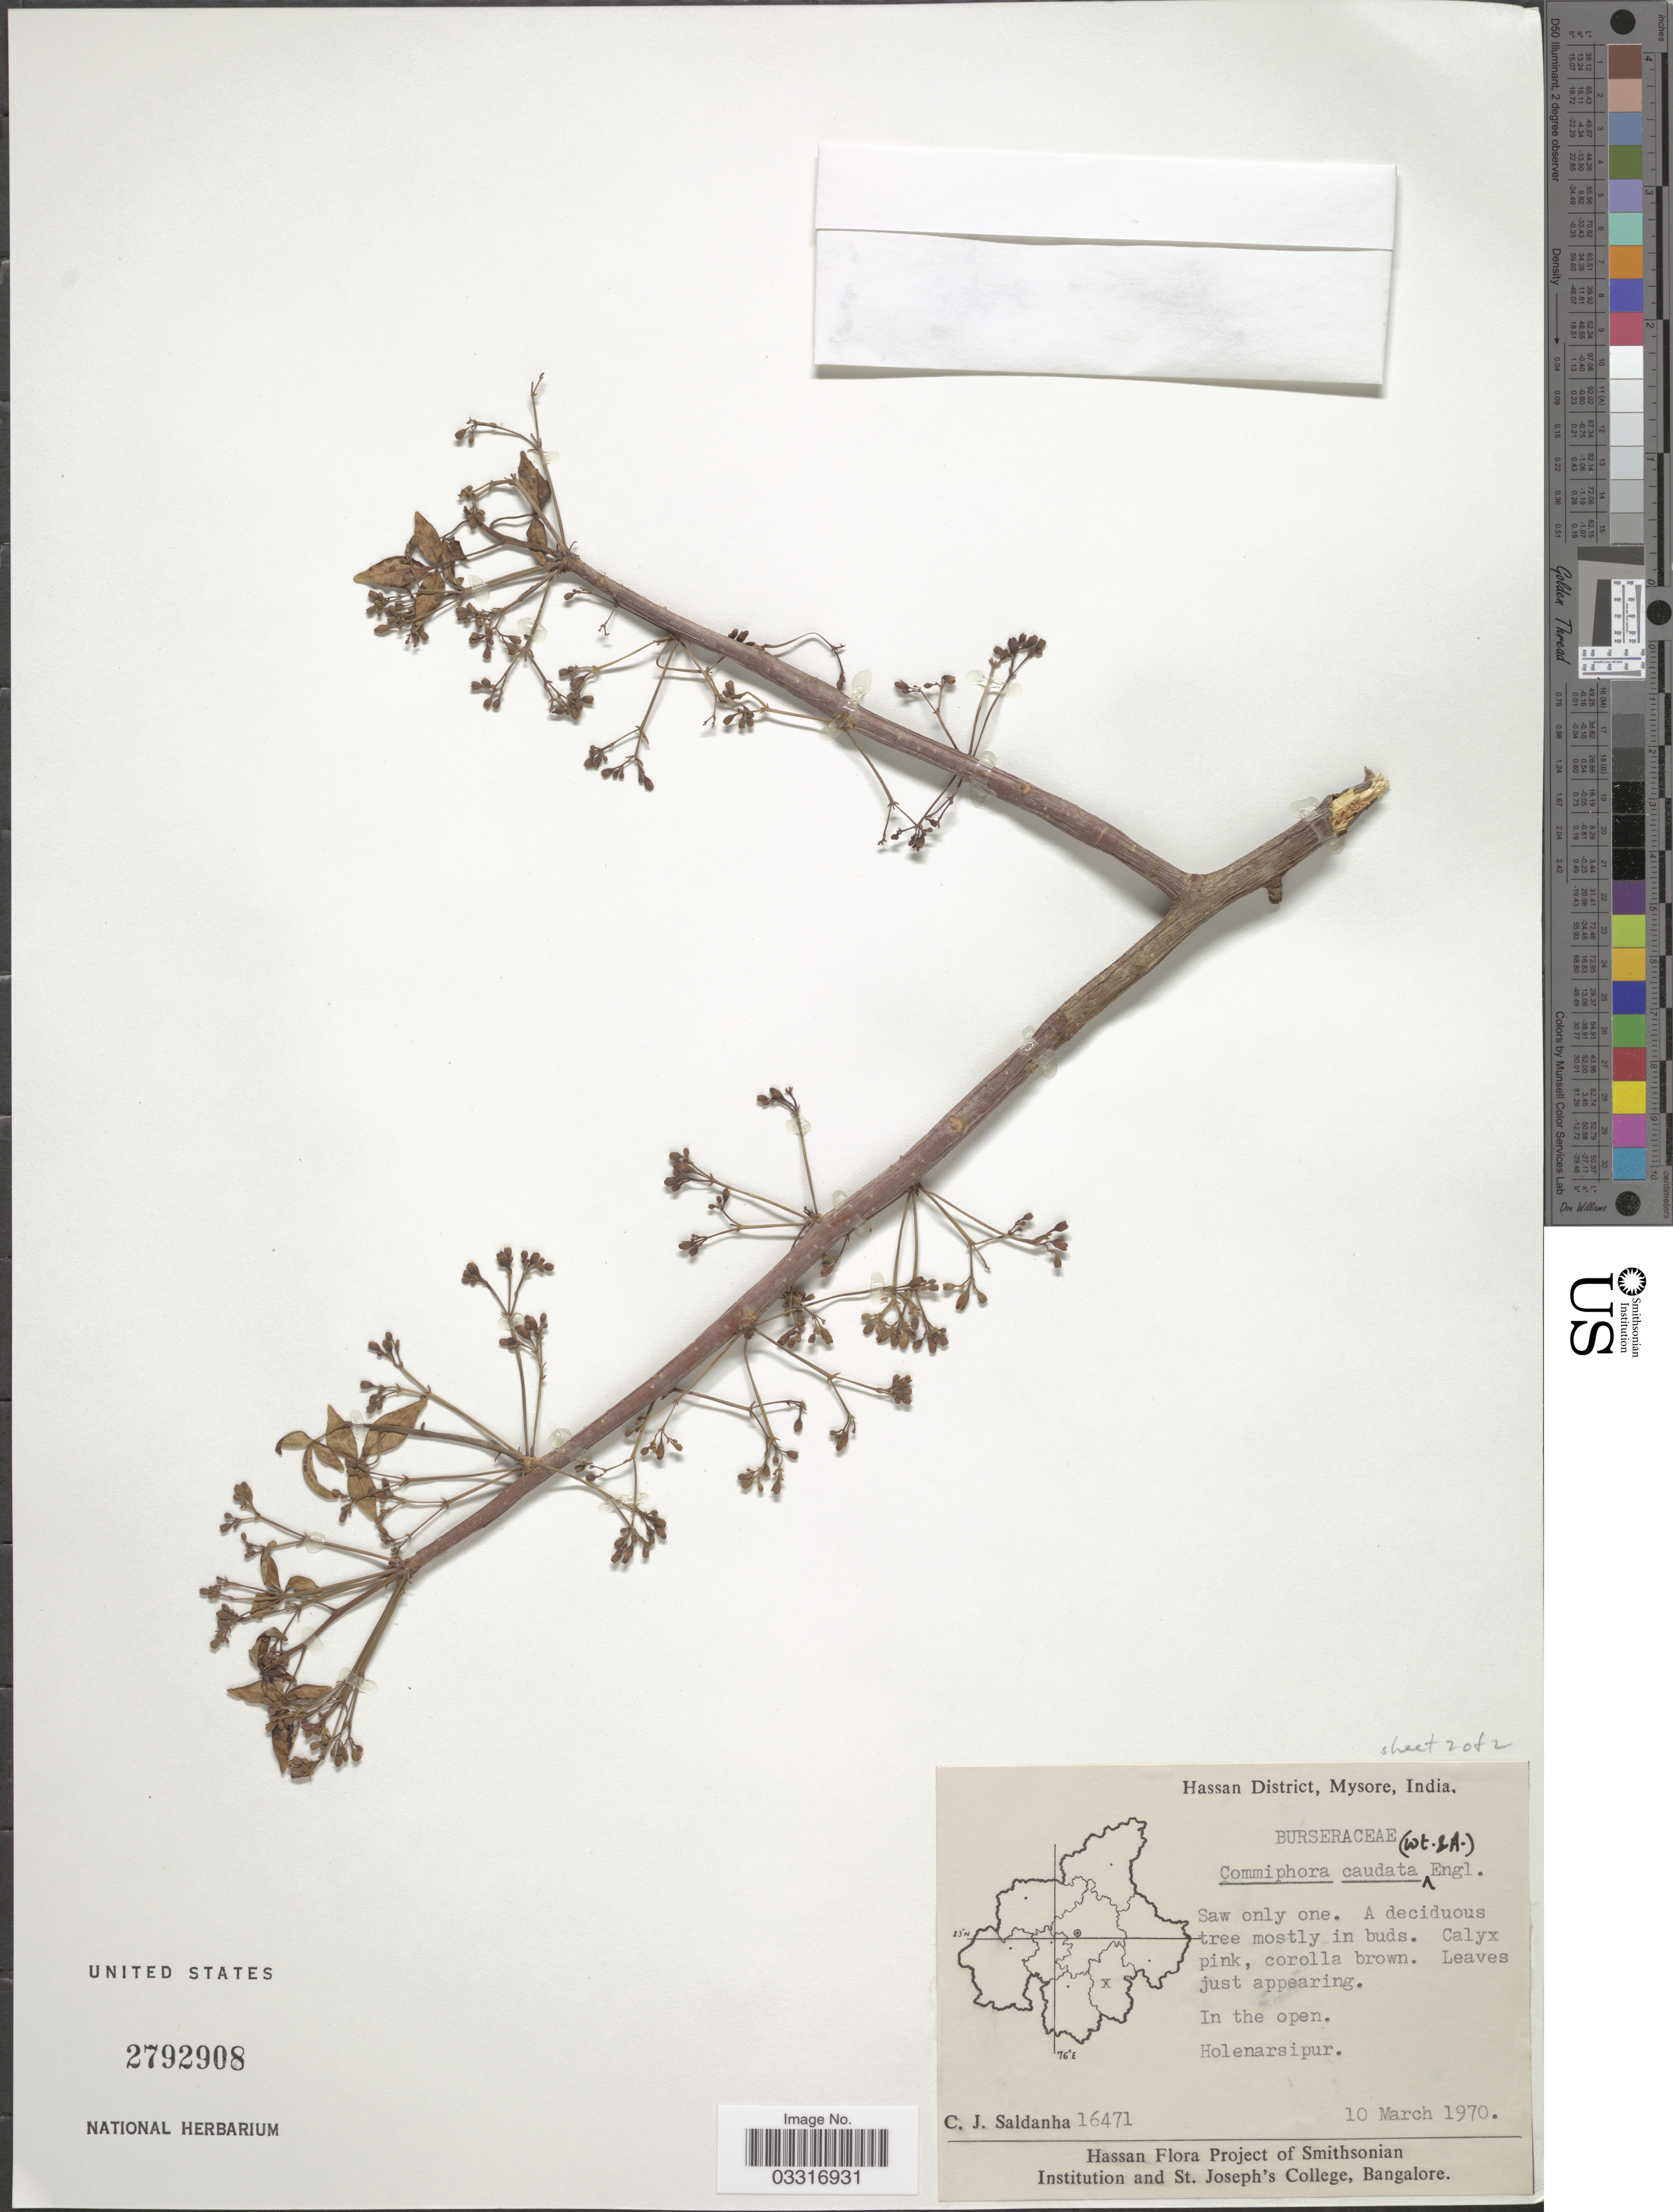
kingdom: Plantae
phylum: Tracheophyta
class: Magnoliopsida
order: Sapindales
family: Burseraceae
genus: Commiphora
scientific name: Commiphora caudata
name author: Engl.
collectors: C. J. Saldanha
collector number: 16471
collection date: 1970-03-10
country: India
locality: Hassan District, Mysore, Holenarsipur.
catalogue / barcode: US 2792908